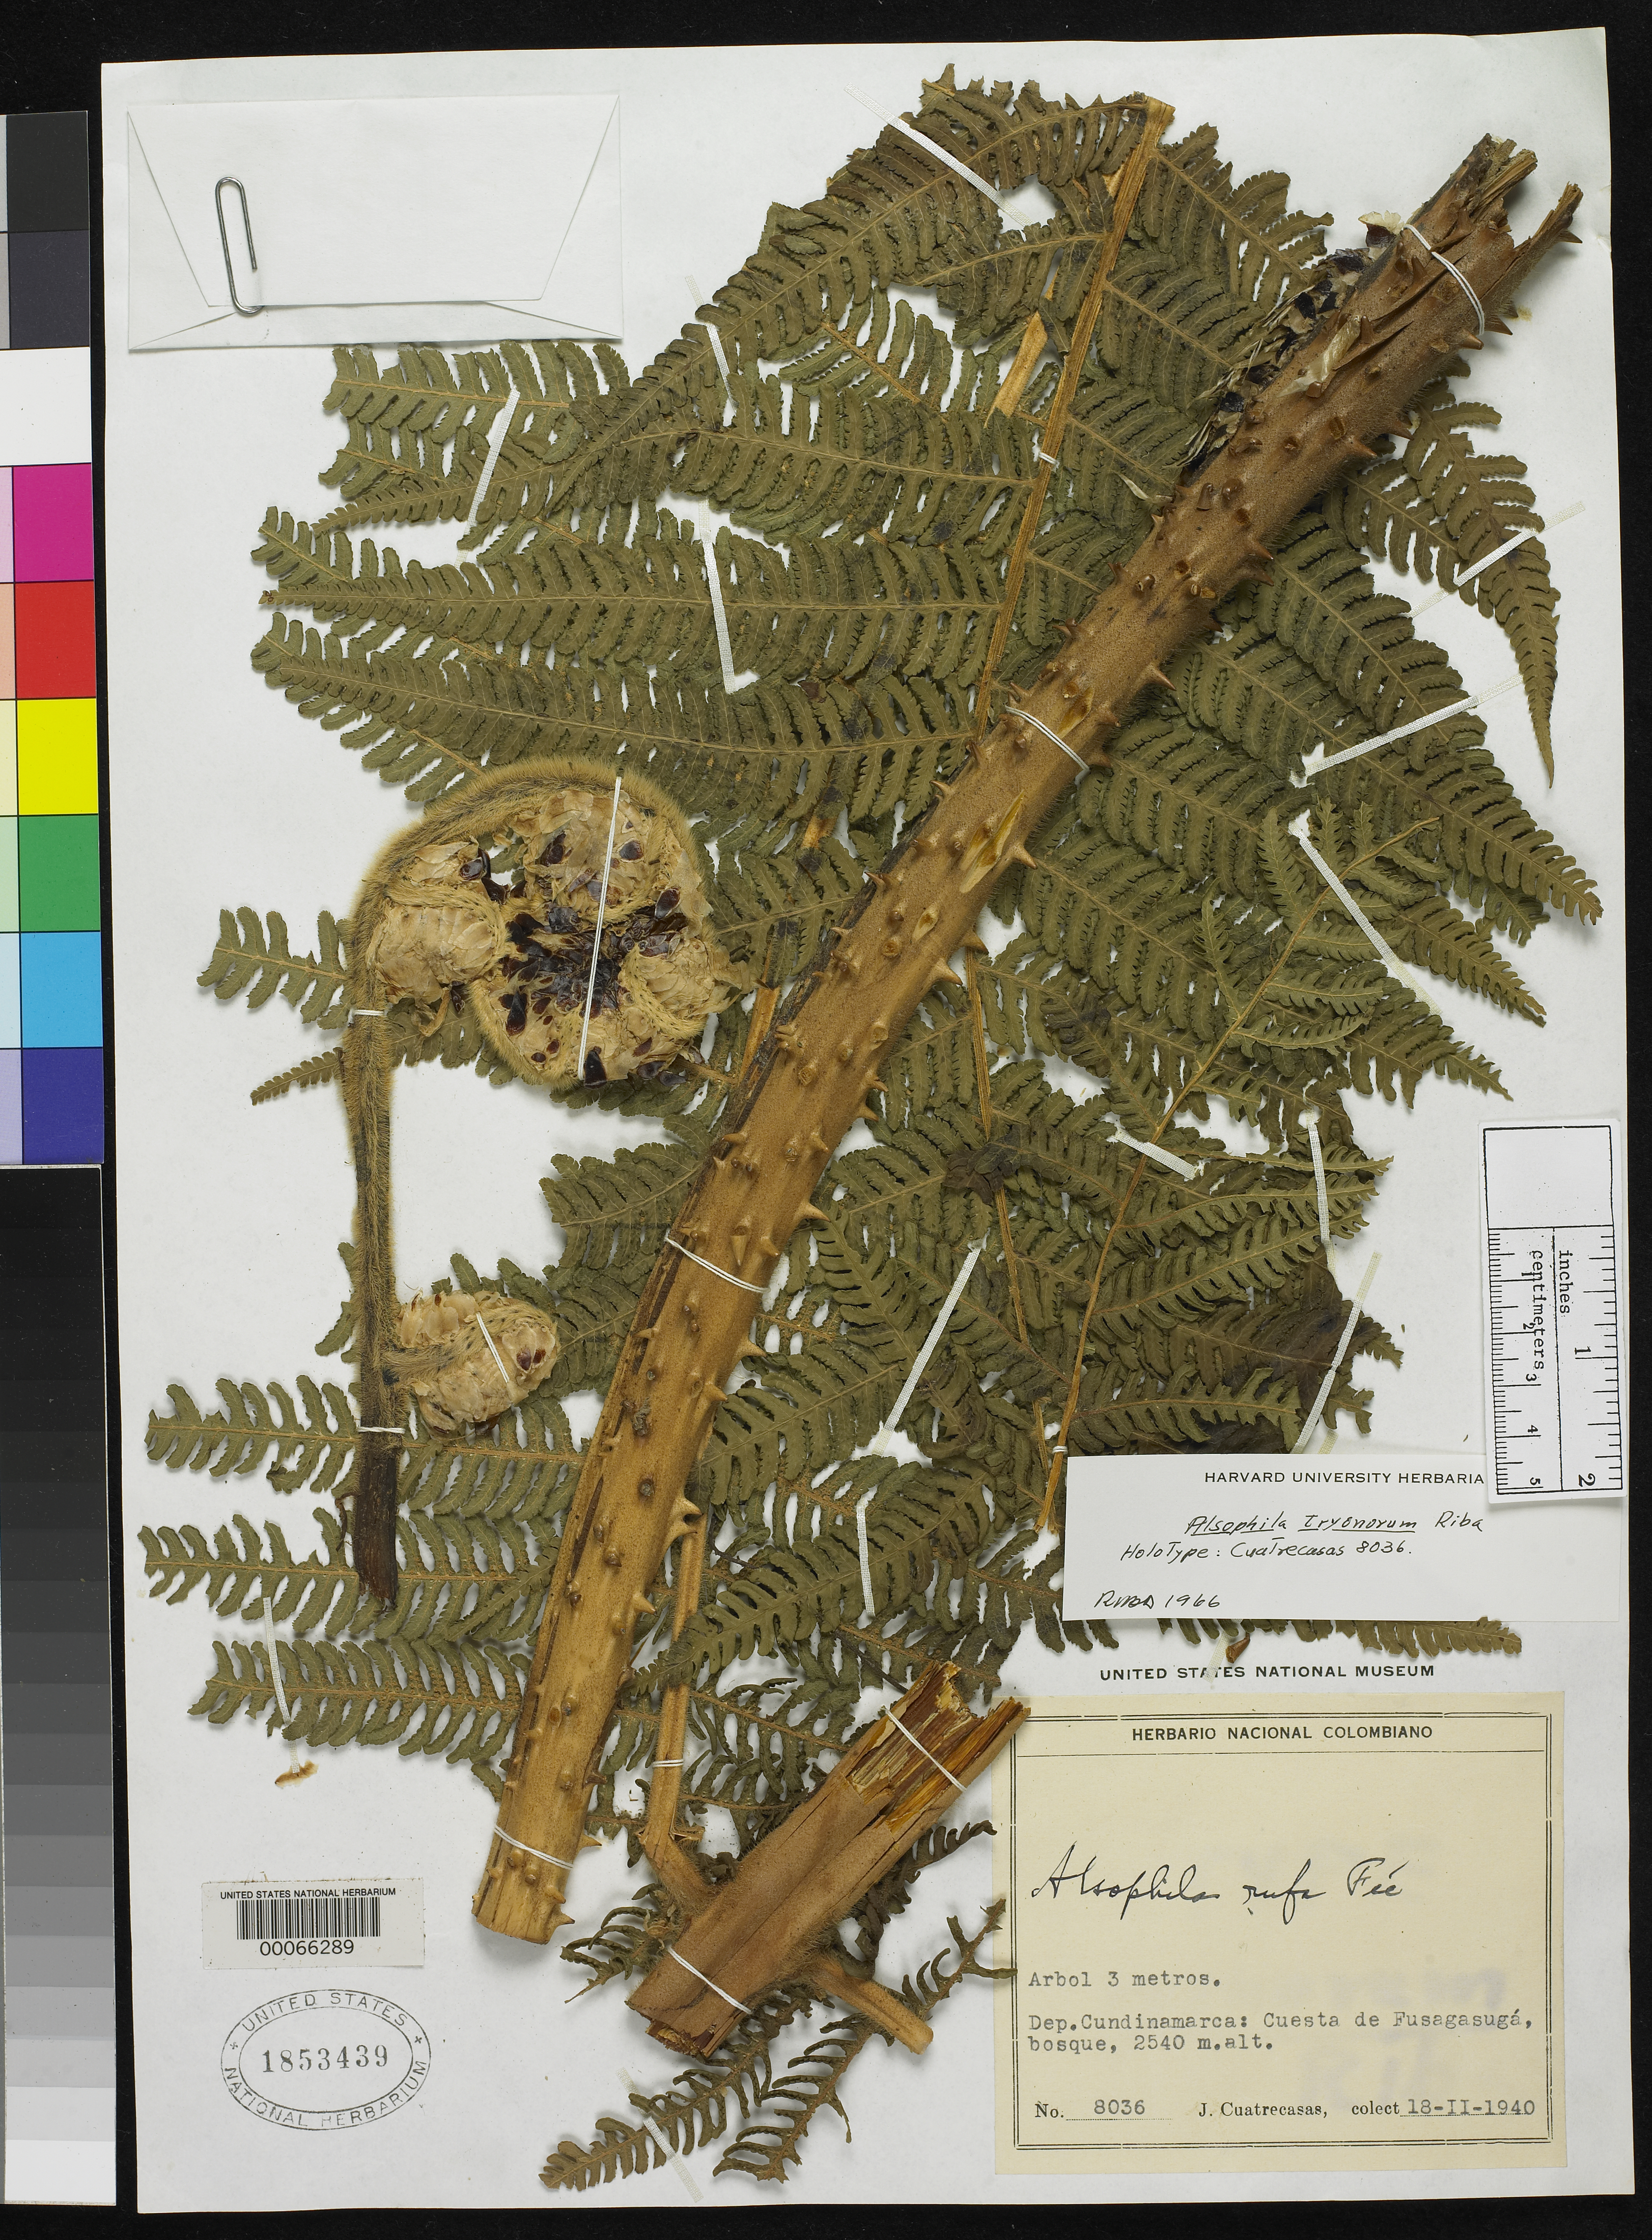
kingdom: Plantae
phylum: Tracheophyta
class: Polypodiopsida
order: Cyatheales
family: Cyatheaceae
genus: Alsophila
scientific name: Alsophila tryonorum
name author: Riba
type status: Holotype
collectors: J. Cuatrecasas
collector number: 8036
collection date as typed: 18 Feb 1940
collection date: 1940-02-18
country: Colombia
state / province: Cundinamarca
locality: Cuesta de Fusagasugá.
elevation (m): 2600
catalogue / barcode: US 1853439